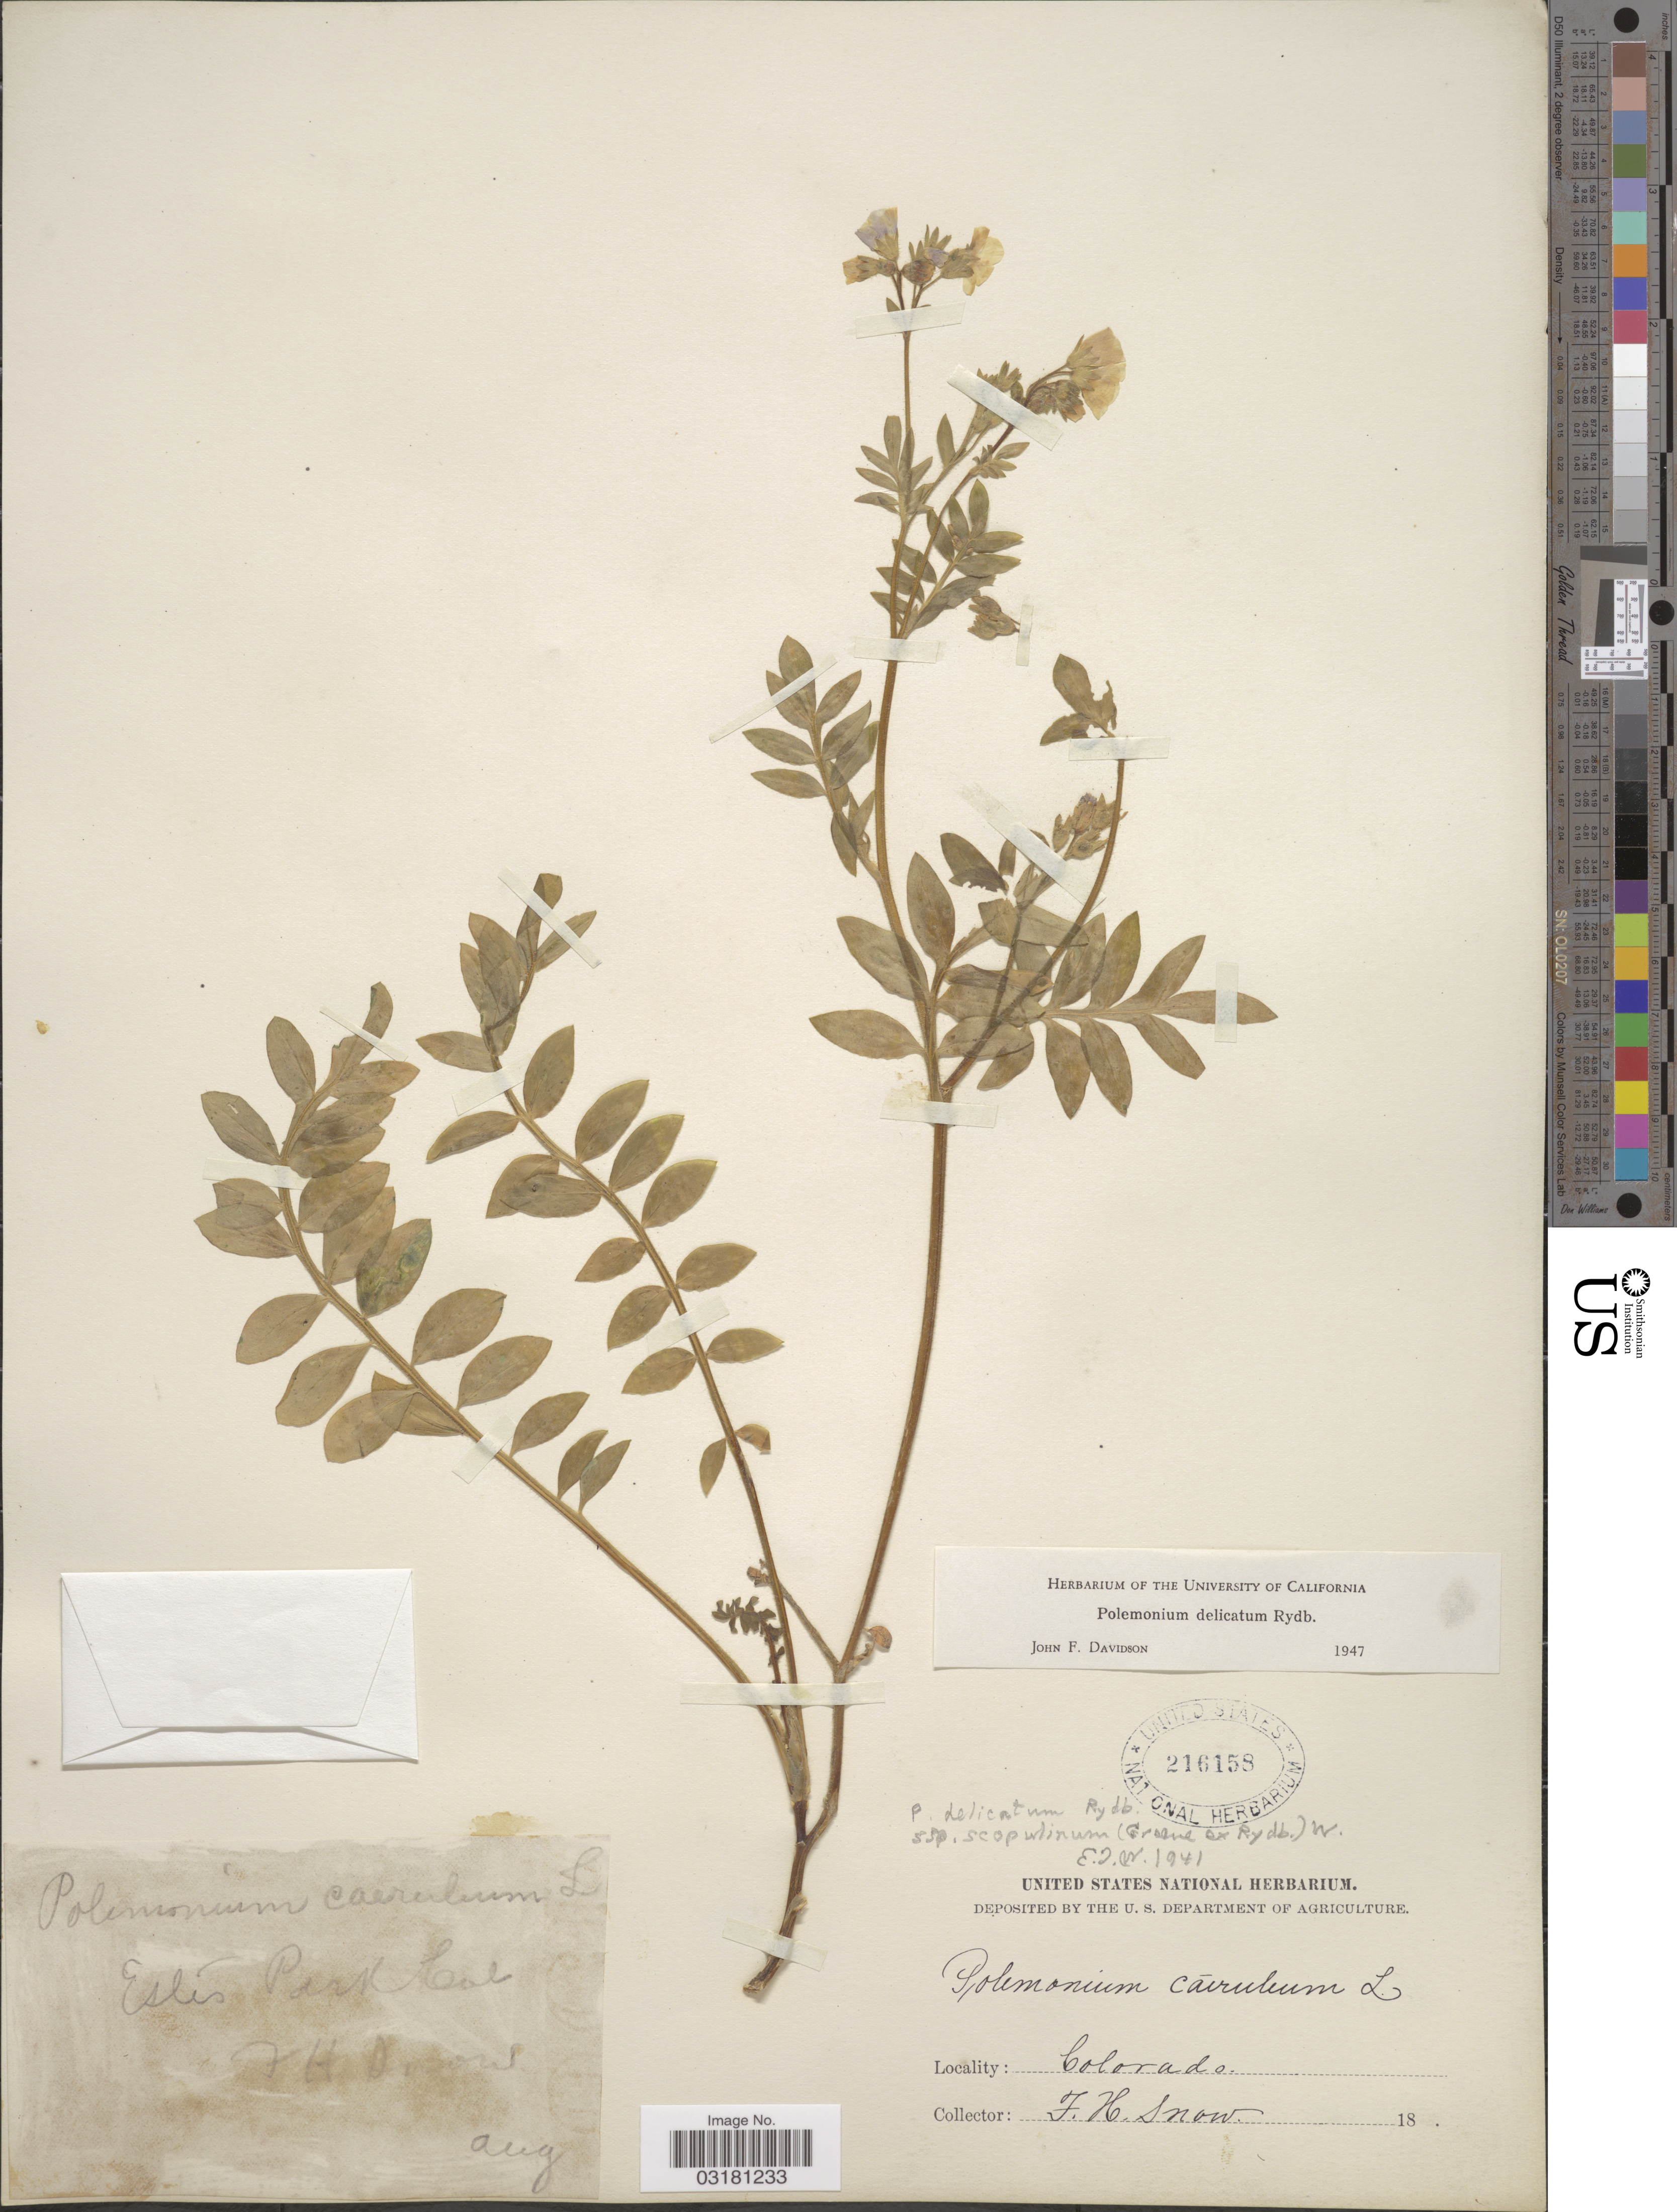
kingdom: Plantae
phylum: Tracheophyta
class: Magnoliopsida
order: Ericales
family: Polemoniaceae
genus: Polemonium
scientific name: Polemonium delicatum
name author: Rydb.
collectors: F. H. Snow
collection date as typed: Aug 18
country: United States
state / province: Colorado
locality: Estes Park Col.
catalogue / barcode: US 216158